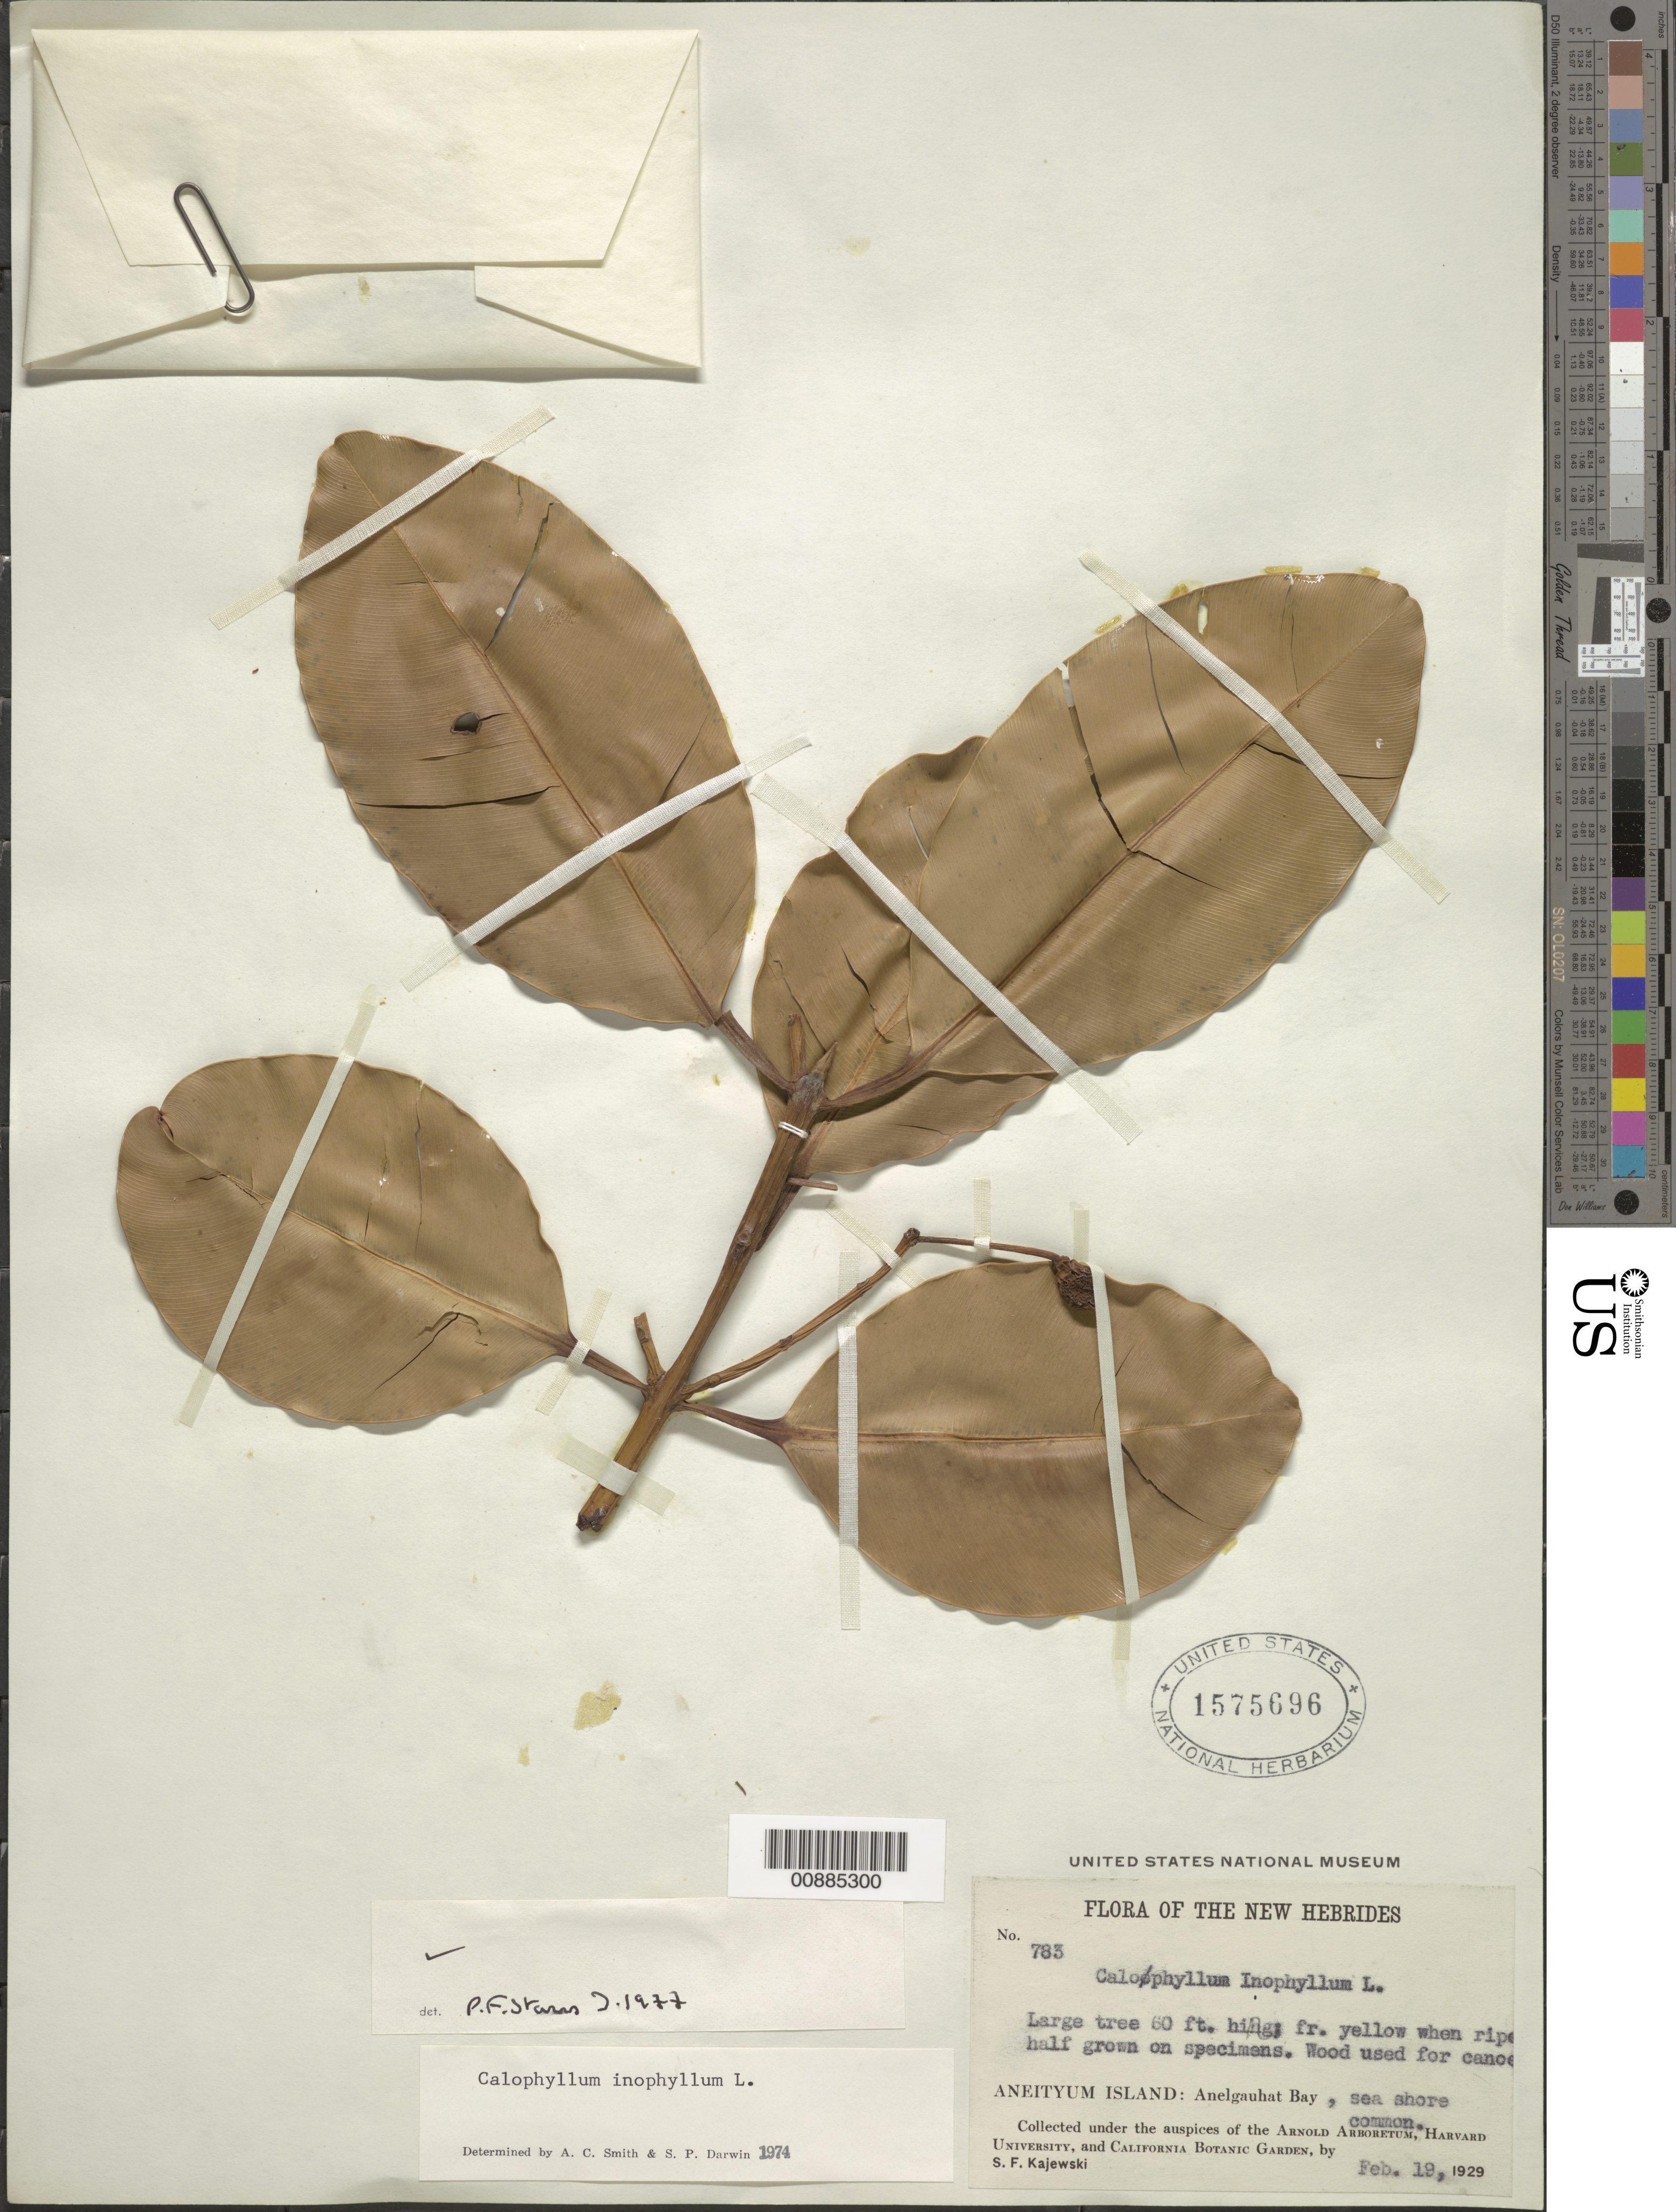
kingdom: Plantae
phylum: Tracheophyta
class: Magnoliopsida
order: Malpighiales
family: Calophyllaceae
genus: Calophyllum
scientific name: Calophyllum inophyllum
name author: L.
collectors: S. Kajewski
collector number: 783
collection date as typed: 19 Feb 1929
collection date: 1929-02-19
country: Vanuatu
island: Anatom [Aneityum]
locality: Aneityum Island, Anelgauhat Bay.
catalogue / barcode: US 1575696